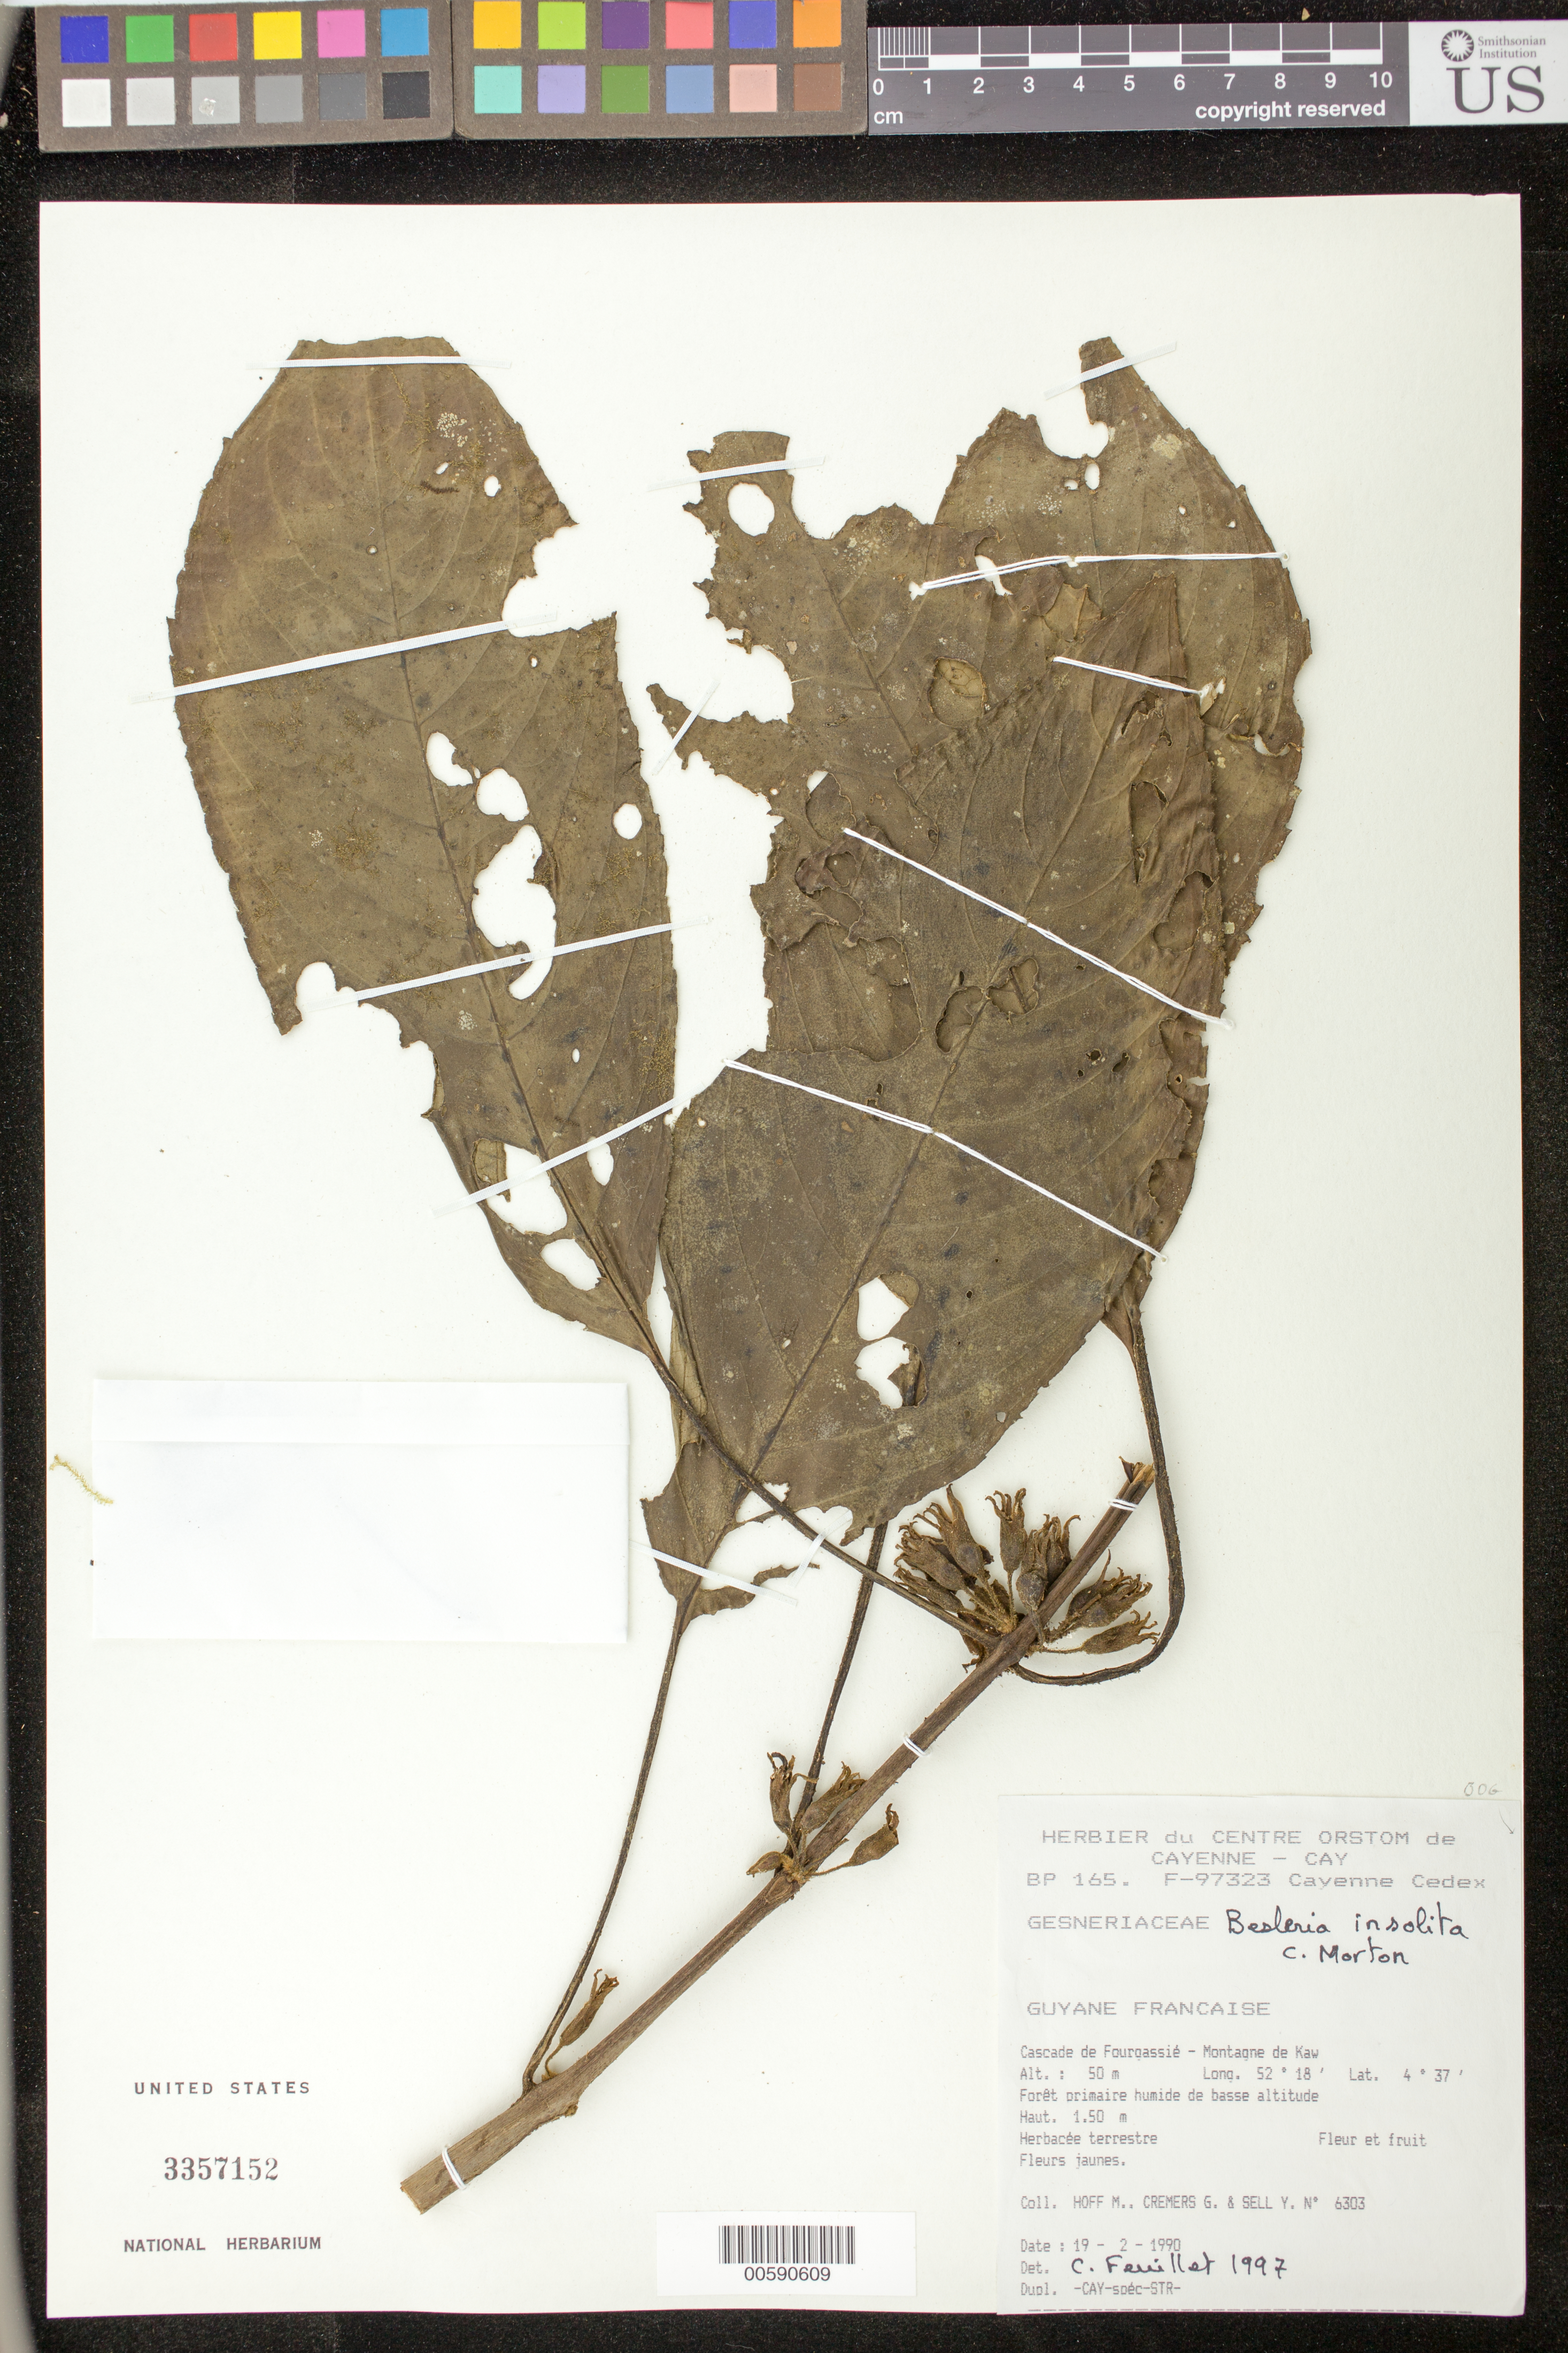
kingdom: Plantae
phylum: Tracheophyta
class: Magnoliopsida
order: Lamiales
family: Gesneriaceae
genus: Besleria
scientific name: Besleria insolita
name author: C.V. Morton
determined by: Skog, Laurence E.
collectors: M. Hoff, G. Cremers & Y. Sell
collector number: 6303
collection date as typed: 19 Feb 1990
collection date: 1990-02-19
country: French Guiana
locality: Cascade de Fourgassié, Montagne de Kaw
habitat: Forêt primaire humide de basse altitude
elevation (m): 50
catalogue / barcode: US 3357152